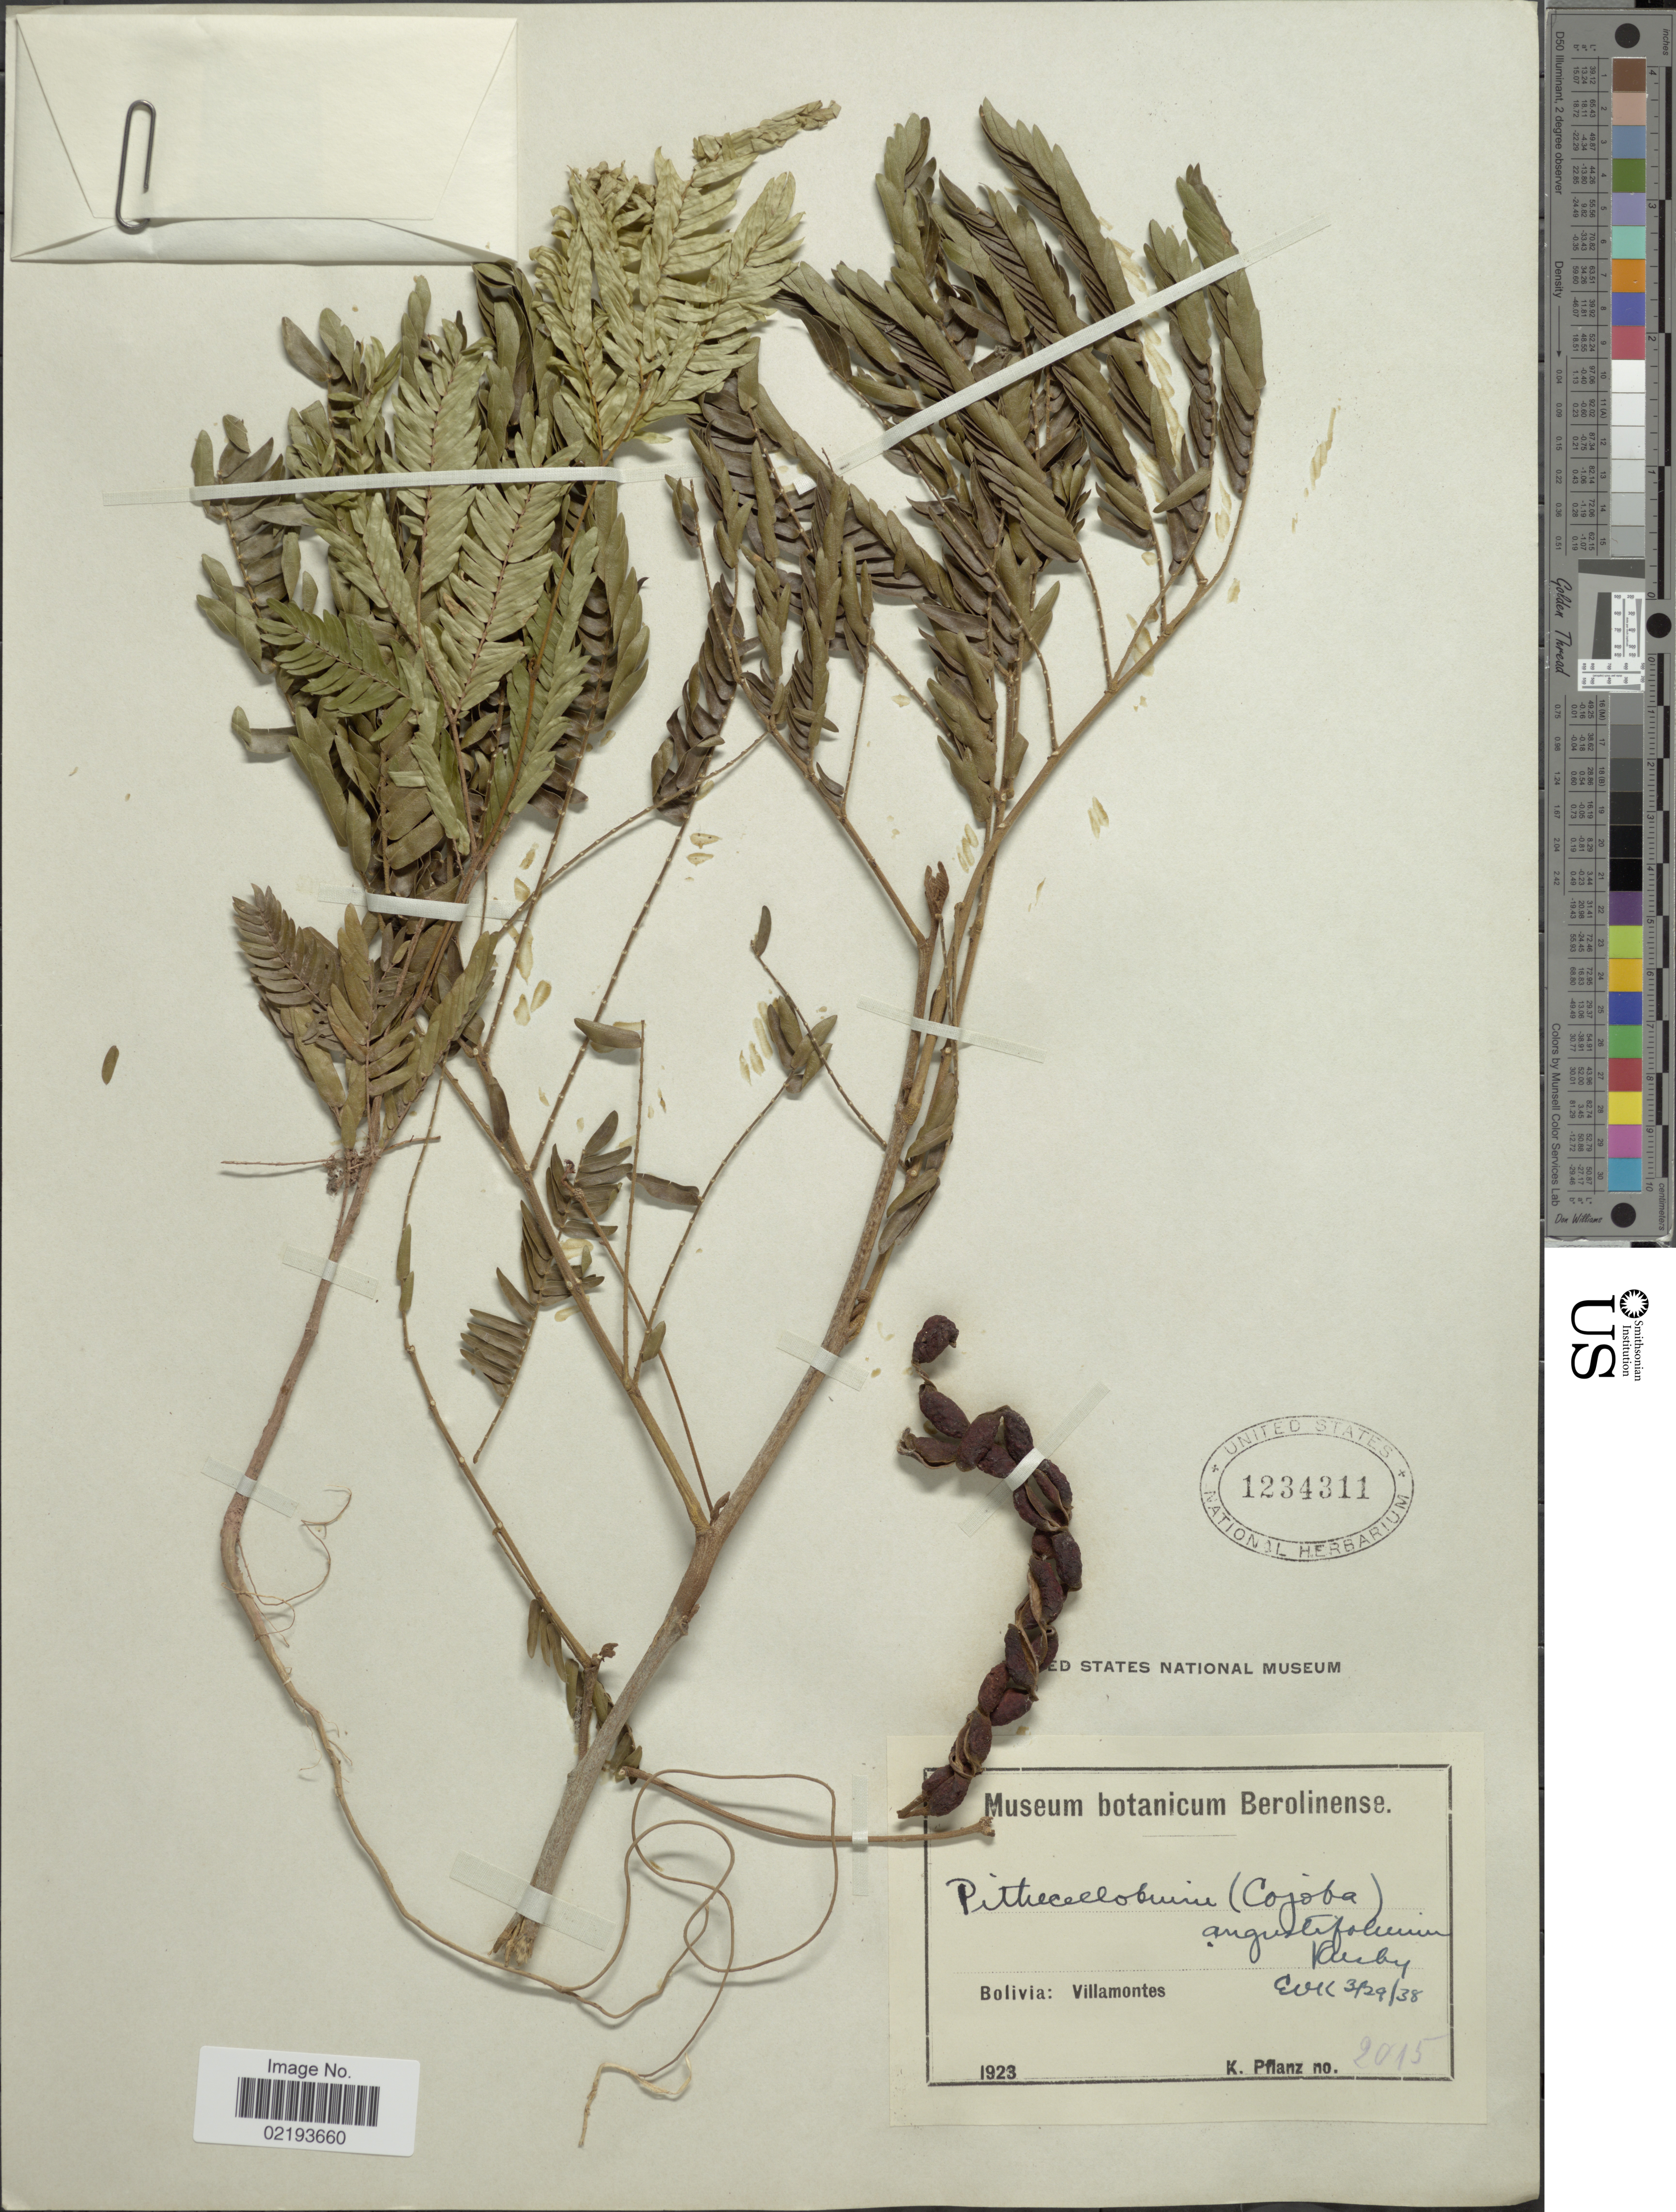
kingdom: Plantae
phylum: Tracheophyta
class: Magnoliopsida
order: Fabales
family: Fabaceae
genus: Cojoba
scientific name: Cojoba arborea var. angustifolia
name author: (Rusby) Barneby & J.W. Grimes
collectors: K. Pflanz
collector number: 2015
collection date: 1923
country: Bolivia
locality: Villamontes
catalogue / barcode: US 1234311